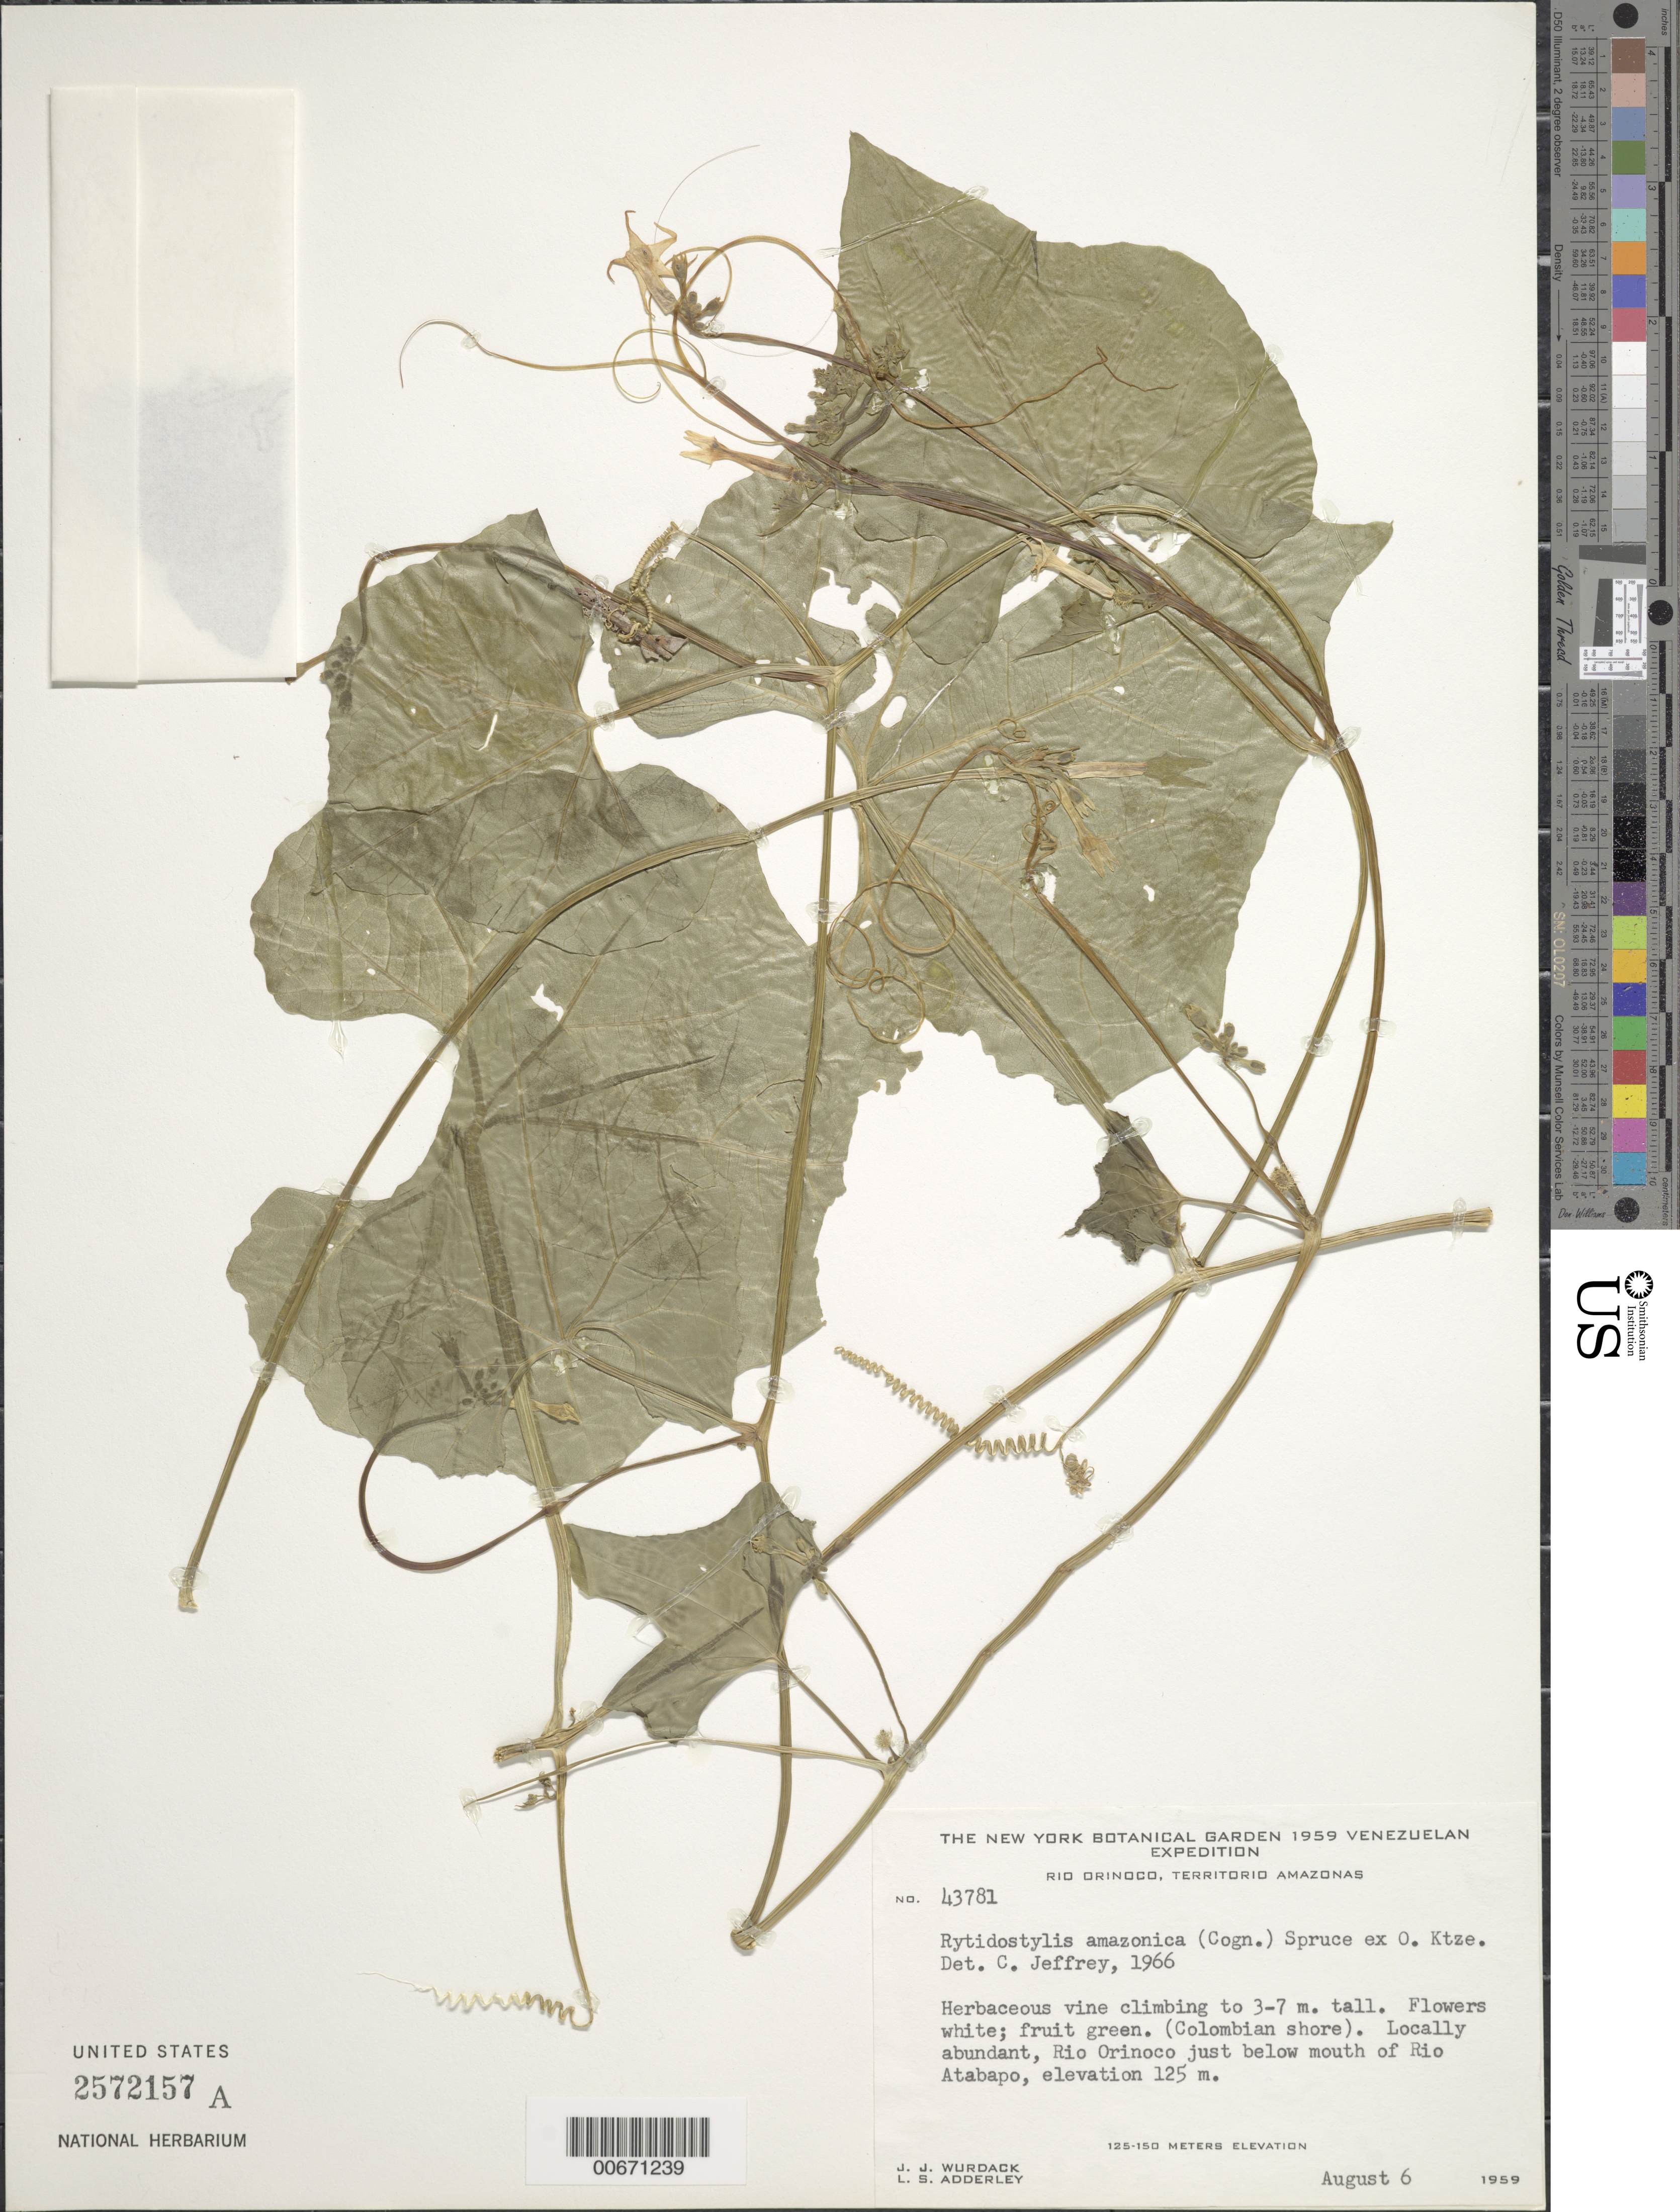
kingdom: Plantae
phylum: Tracheophyta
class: Magnoliopsida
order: Cucurbitales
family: Cucurbitaceae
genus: Cyclanthera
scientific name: Cyclanthera carthagenensis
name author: (Jacq.) H. Schaef. & S.S. Renner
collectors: J. J. Wurdack & L. S. Adderley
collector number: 43781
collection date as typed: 6-Aug-59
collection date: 1959-08-06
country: Venezuela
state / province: Amazonas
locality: Río Orinoco, Río Atabapo, just below mouth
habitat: Shore of Rio Orinoco-Colombian shore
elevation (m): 125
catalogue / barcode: US 2572157